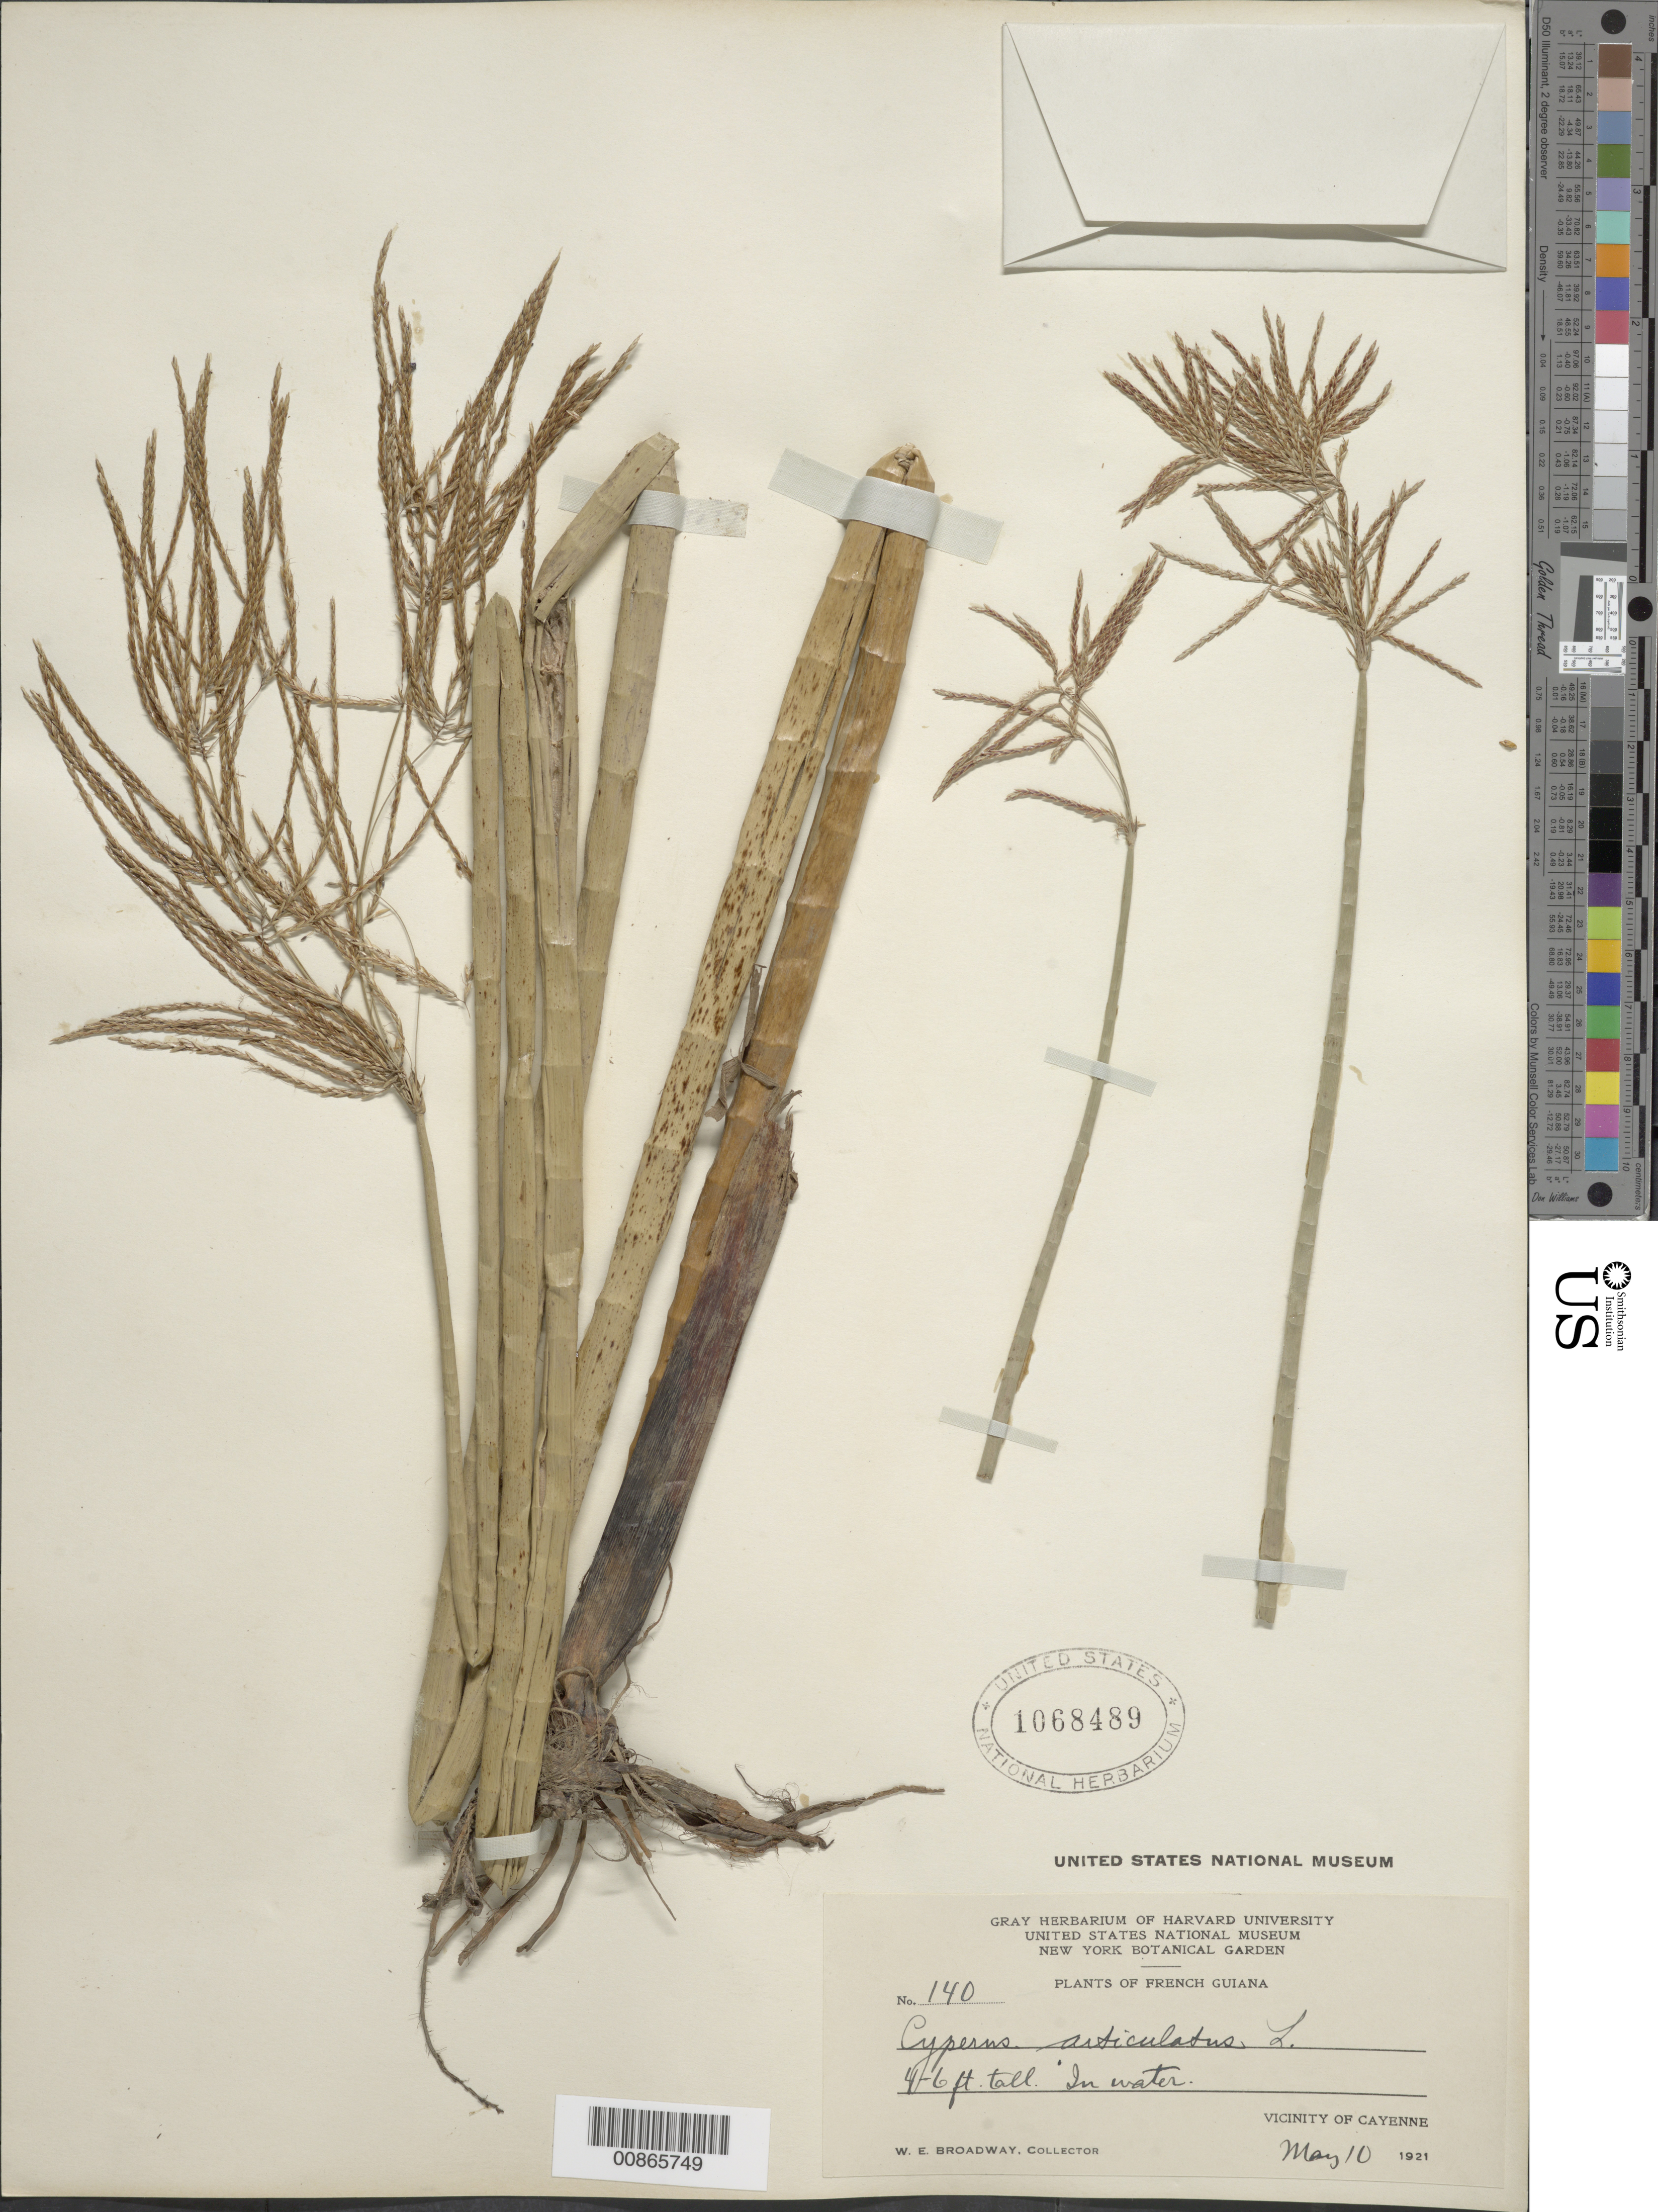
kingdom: Plantae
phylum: Tracheophyta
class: Liliopsida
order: Poales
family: Cyperaceae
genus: Cyperus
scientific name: Cyperus articulatus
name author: L.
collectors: W. E. Broadway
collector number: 140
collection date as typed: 10-May-21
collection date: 1921-05-10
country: French Guiana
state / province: Cayenne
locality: Cayenne, vic.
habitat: In water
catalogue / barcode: US 1068489